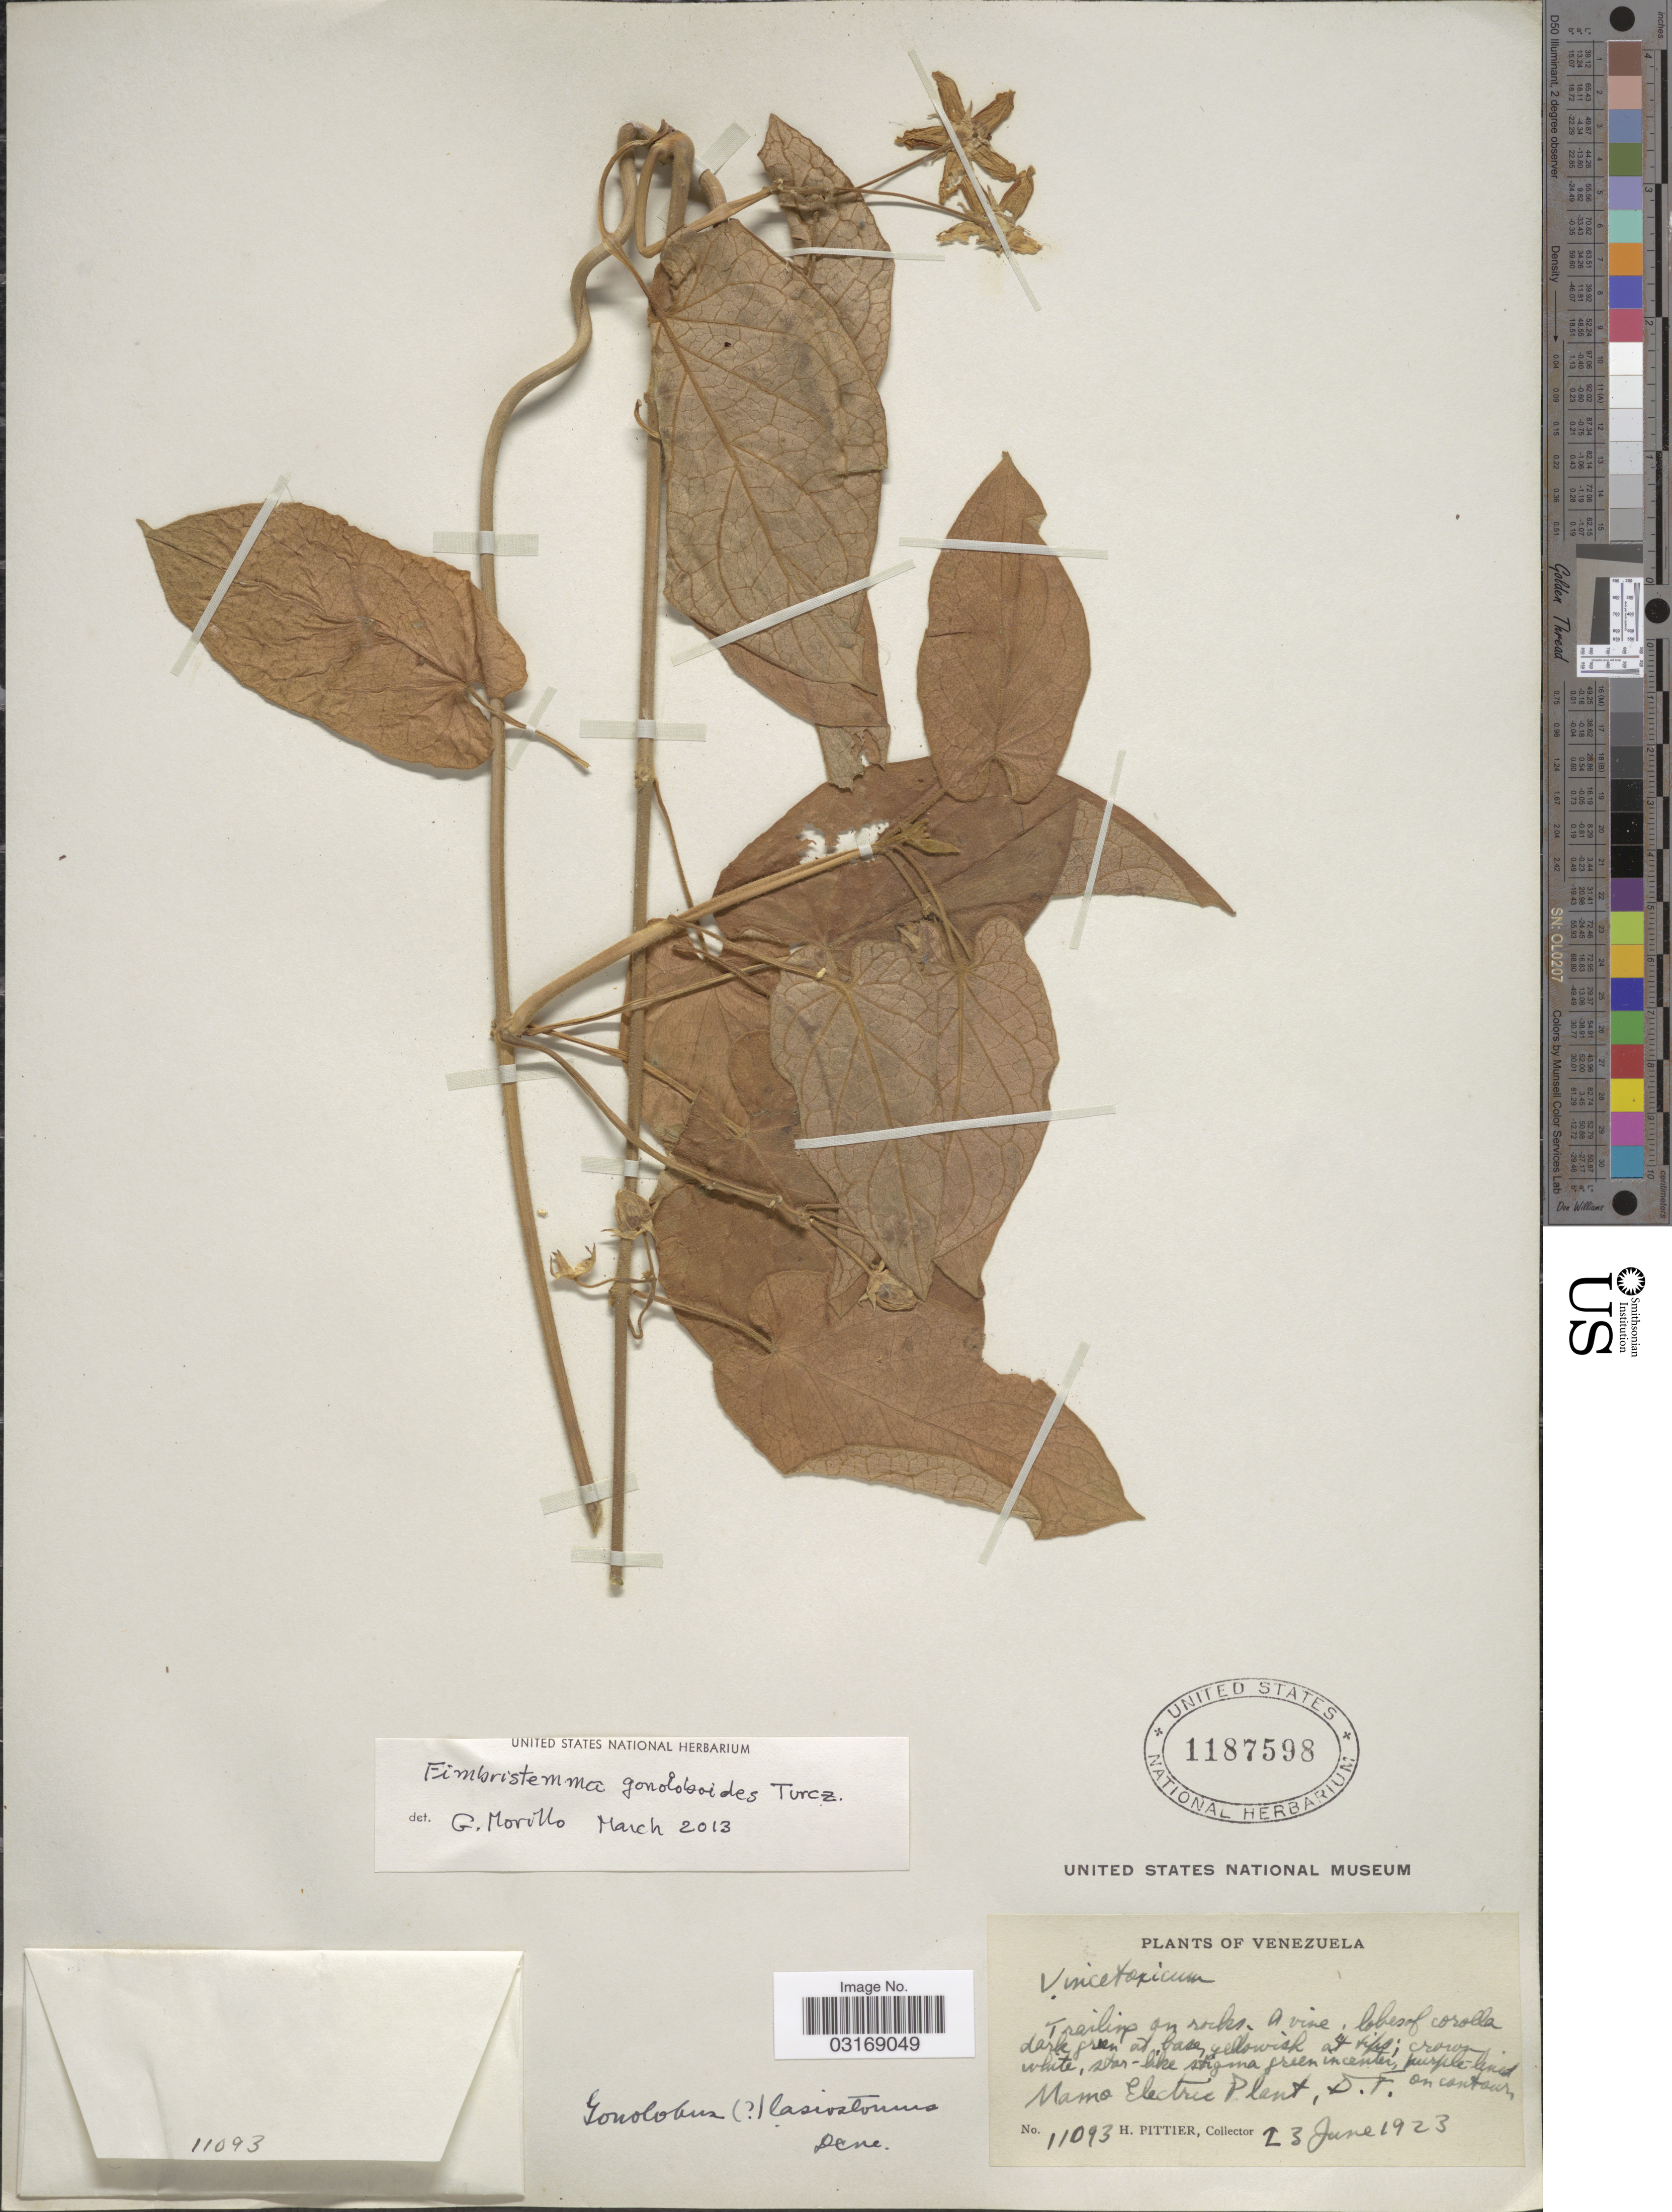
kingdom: Plantae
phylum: Tracheophyta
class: Magnoliopsida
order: Gentianales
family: Apocynaceae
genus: Fimbristemma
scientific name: Fimbristemma gonoloboides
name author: Turcz.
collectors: H. F. Pittier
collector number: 11093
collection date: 1923-06-23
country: Venezuela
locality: Mamo Electric Plant. D.F. on contour.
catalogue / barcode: US 1187598